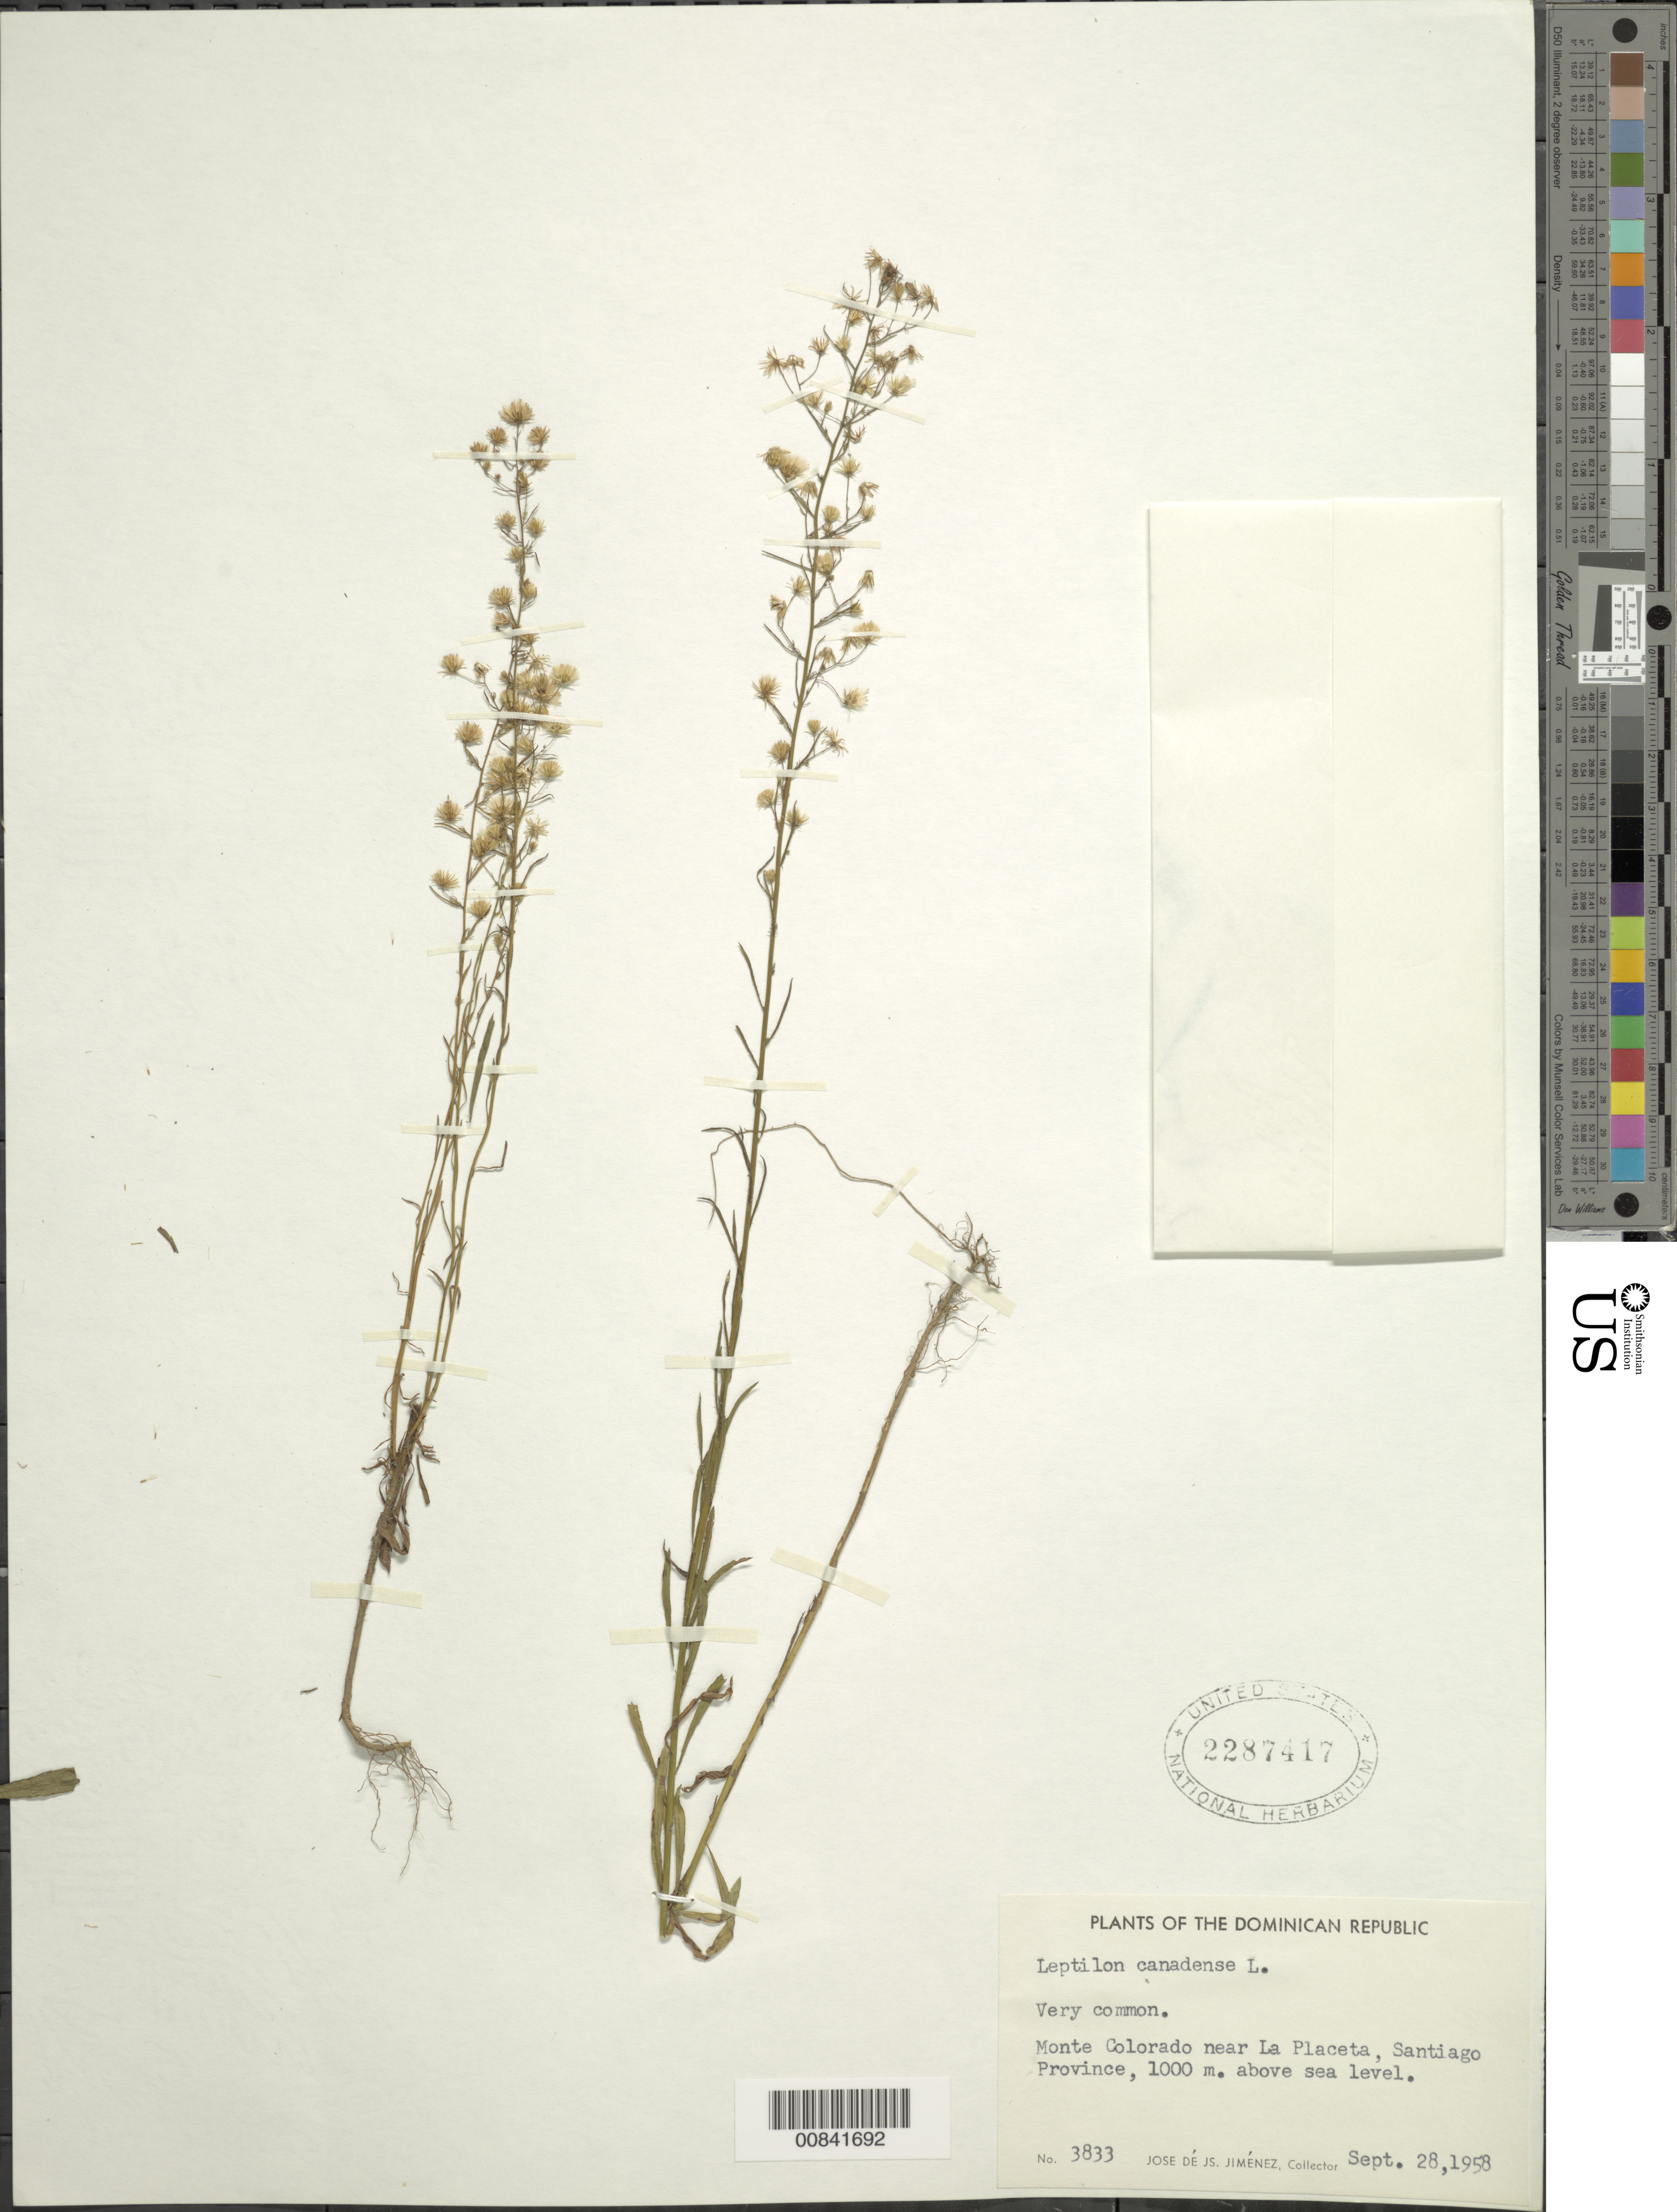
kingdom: Plantae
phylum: Tracheophyta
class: Magnoliopsida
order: Asterales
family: Asteraceae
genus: Conyza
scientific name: Conyza canadensis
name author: (L.) Cronq.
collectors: J. J. Jiménez Almonte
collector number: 3833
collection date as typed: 28 Sep 1958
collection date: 1958-09-28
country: Dominican Republic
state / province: Santiago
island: Hispaniola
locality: Monte Colorado, near La Placeta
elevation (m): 1000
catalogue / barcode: US 2287417